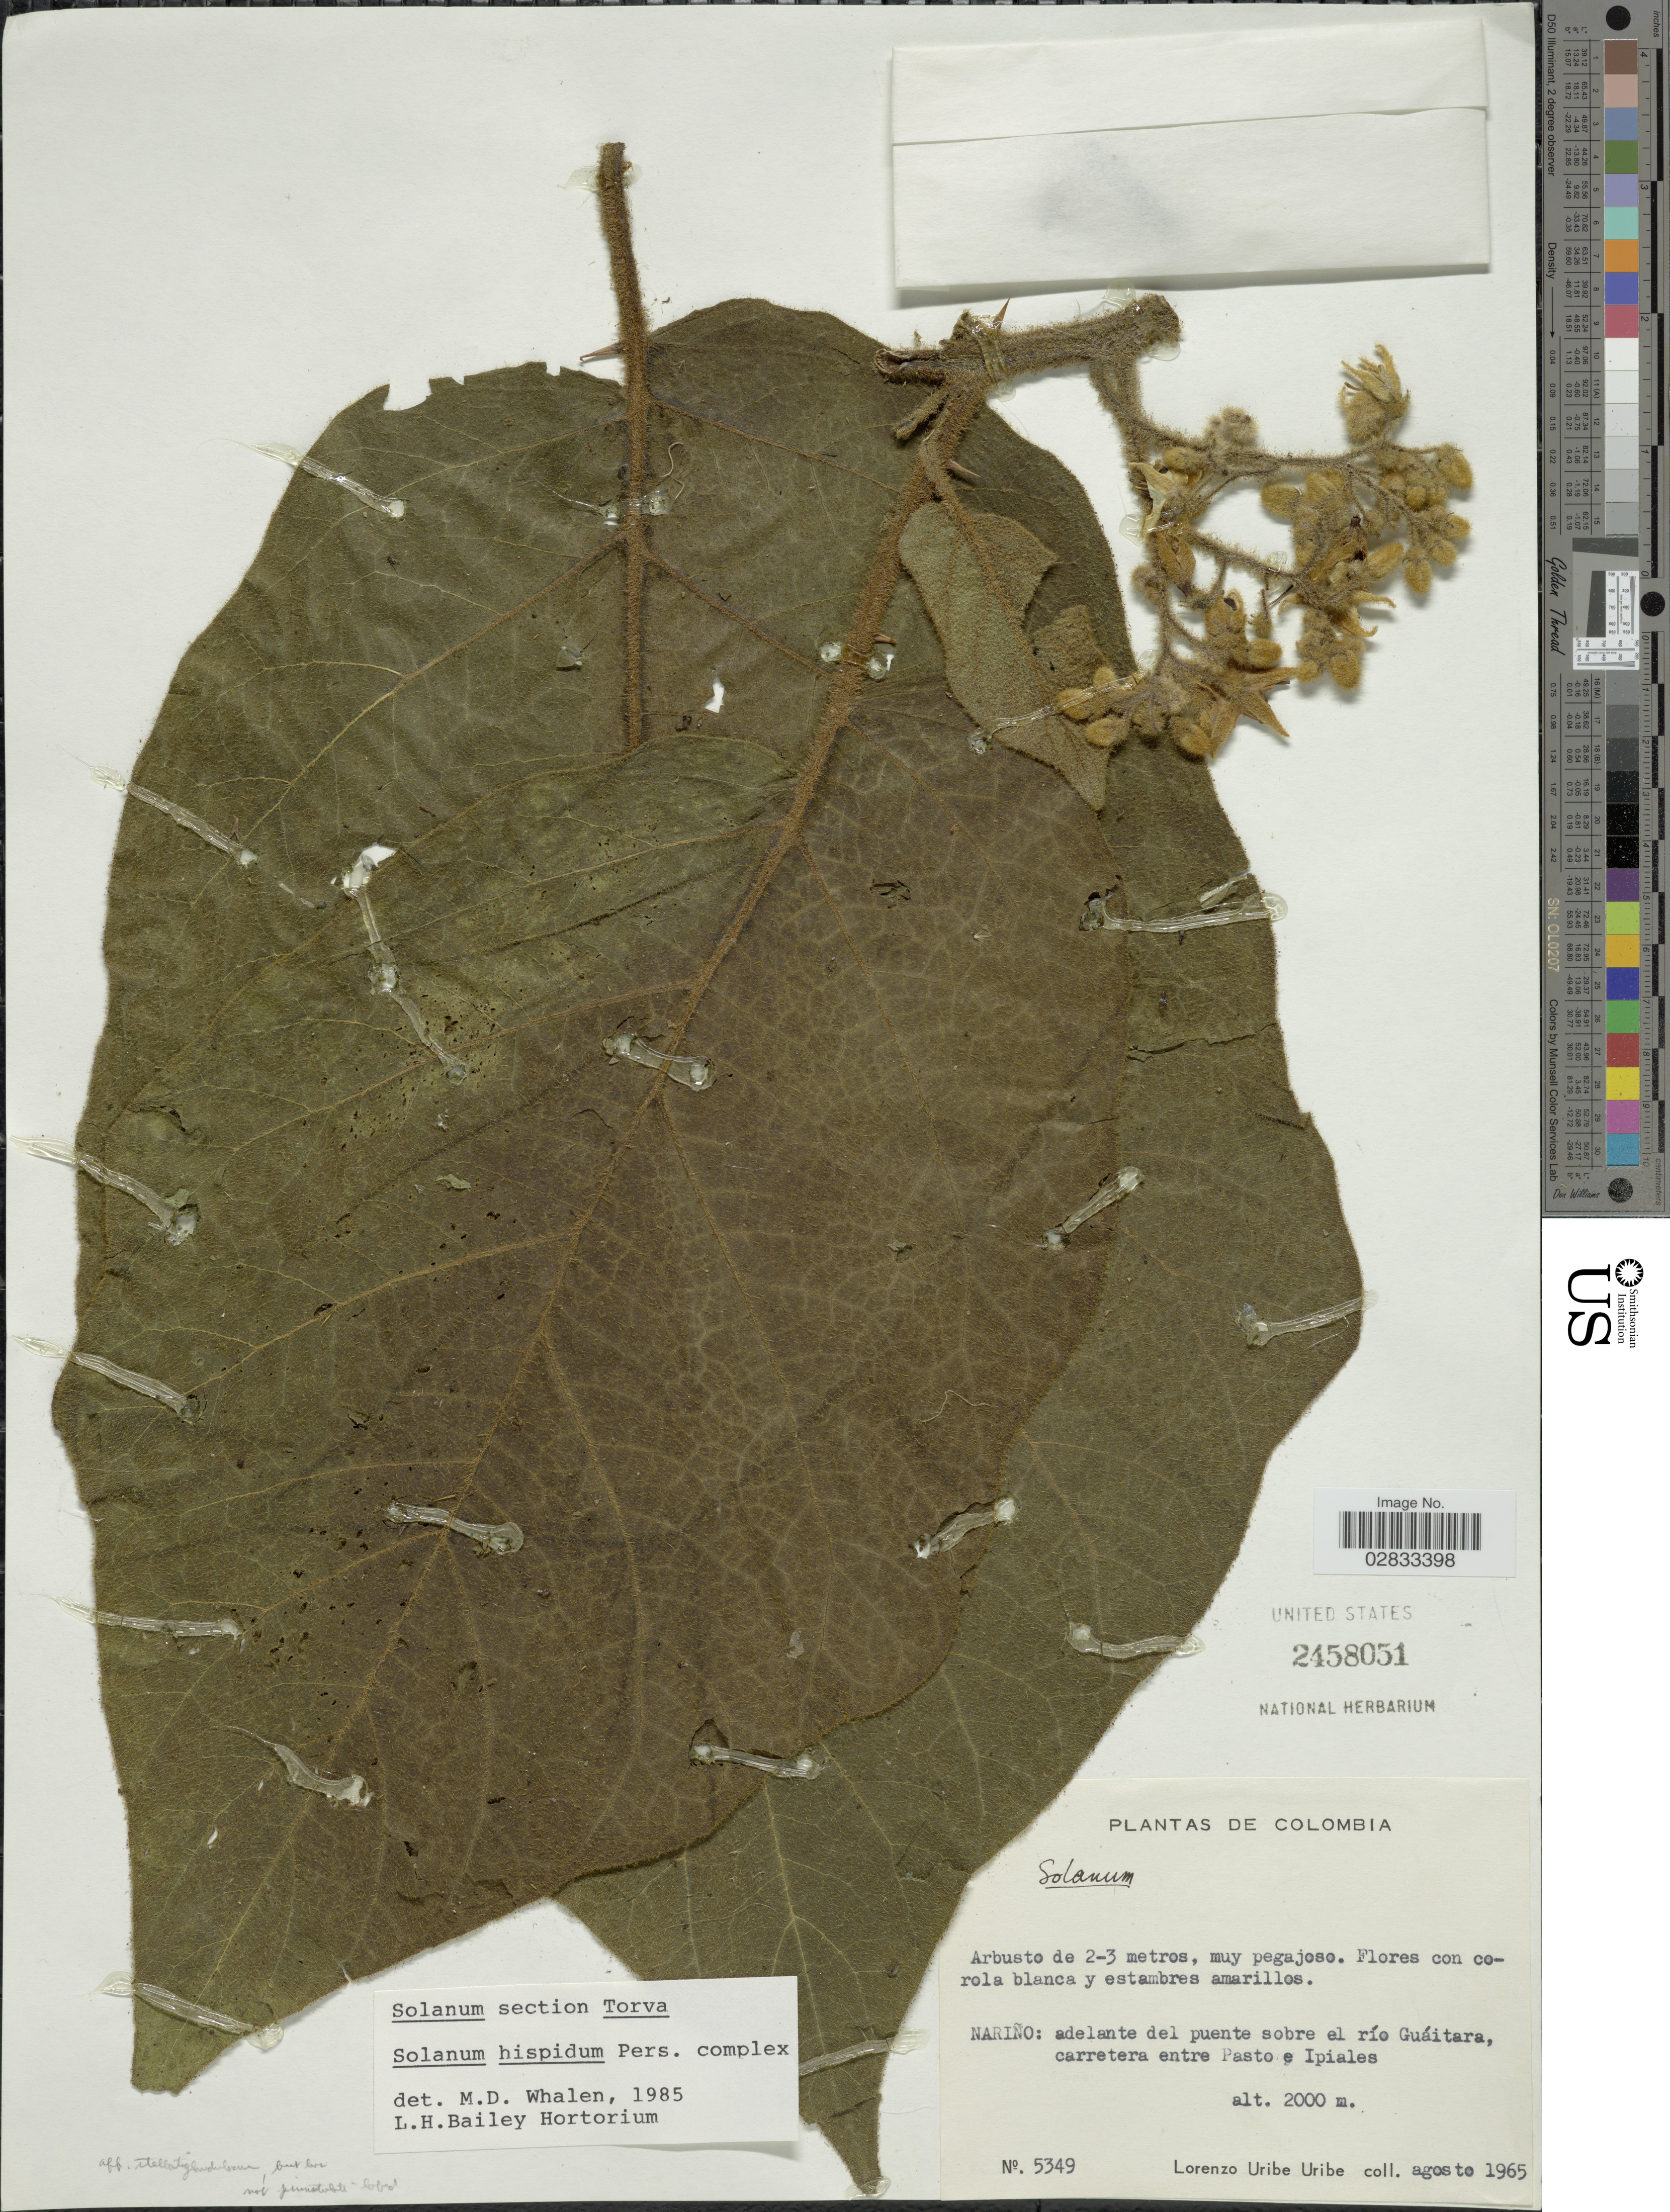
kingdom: Plantae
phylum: Tracheophyta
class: Magnoliopsida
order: Solanales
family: Solanaceae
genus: Solanum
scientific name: Solanum hispidum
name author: Pers.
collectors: L. Uribe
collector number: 5349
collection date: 1965-08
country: Colombia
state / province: Nariño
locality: Adelante del puente sobre el río Guáitara, carretera entre Pasto e Ipiales.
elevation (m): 2000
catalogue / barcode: US 2458051